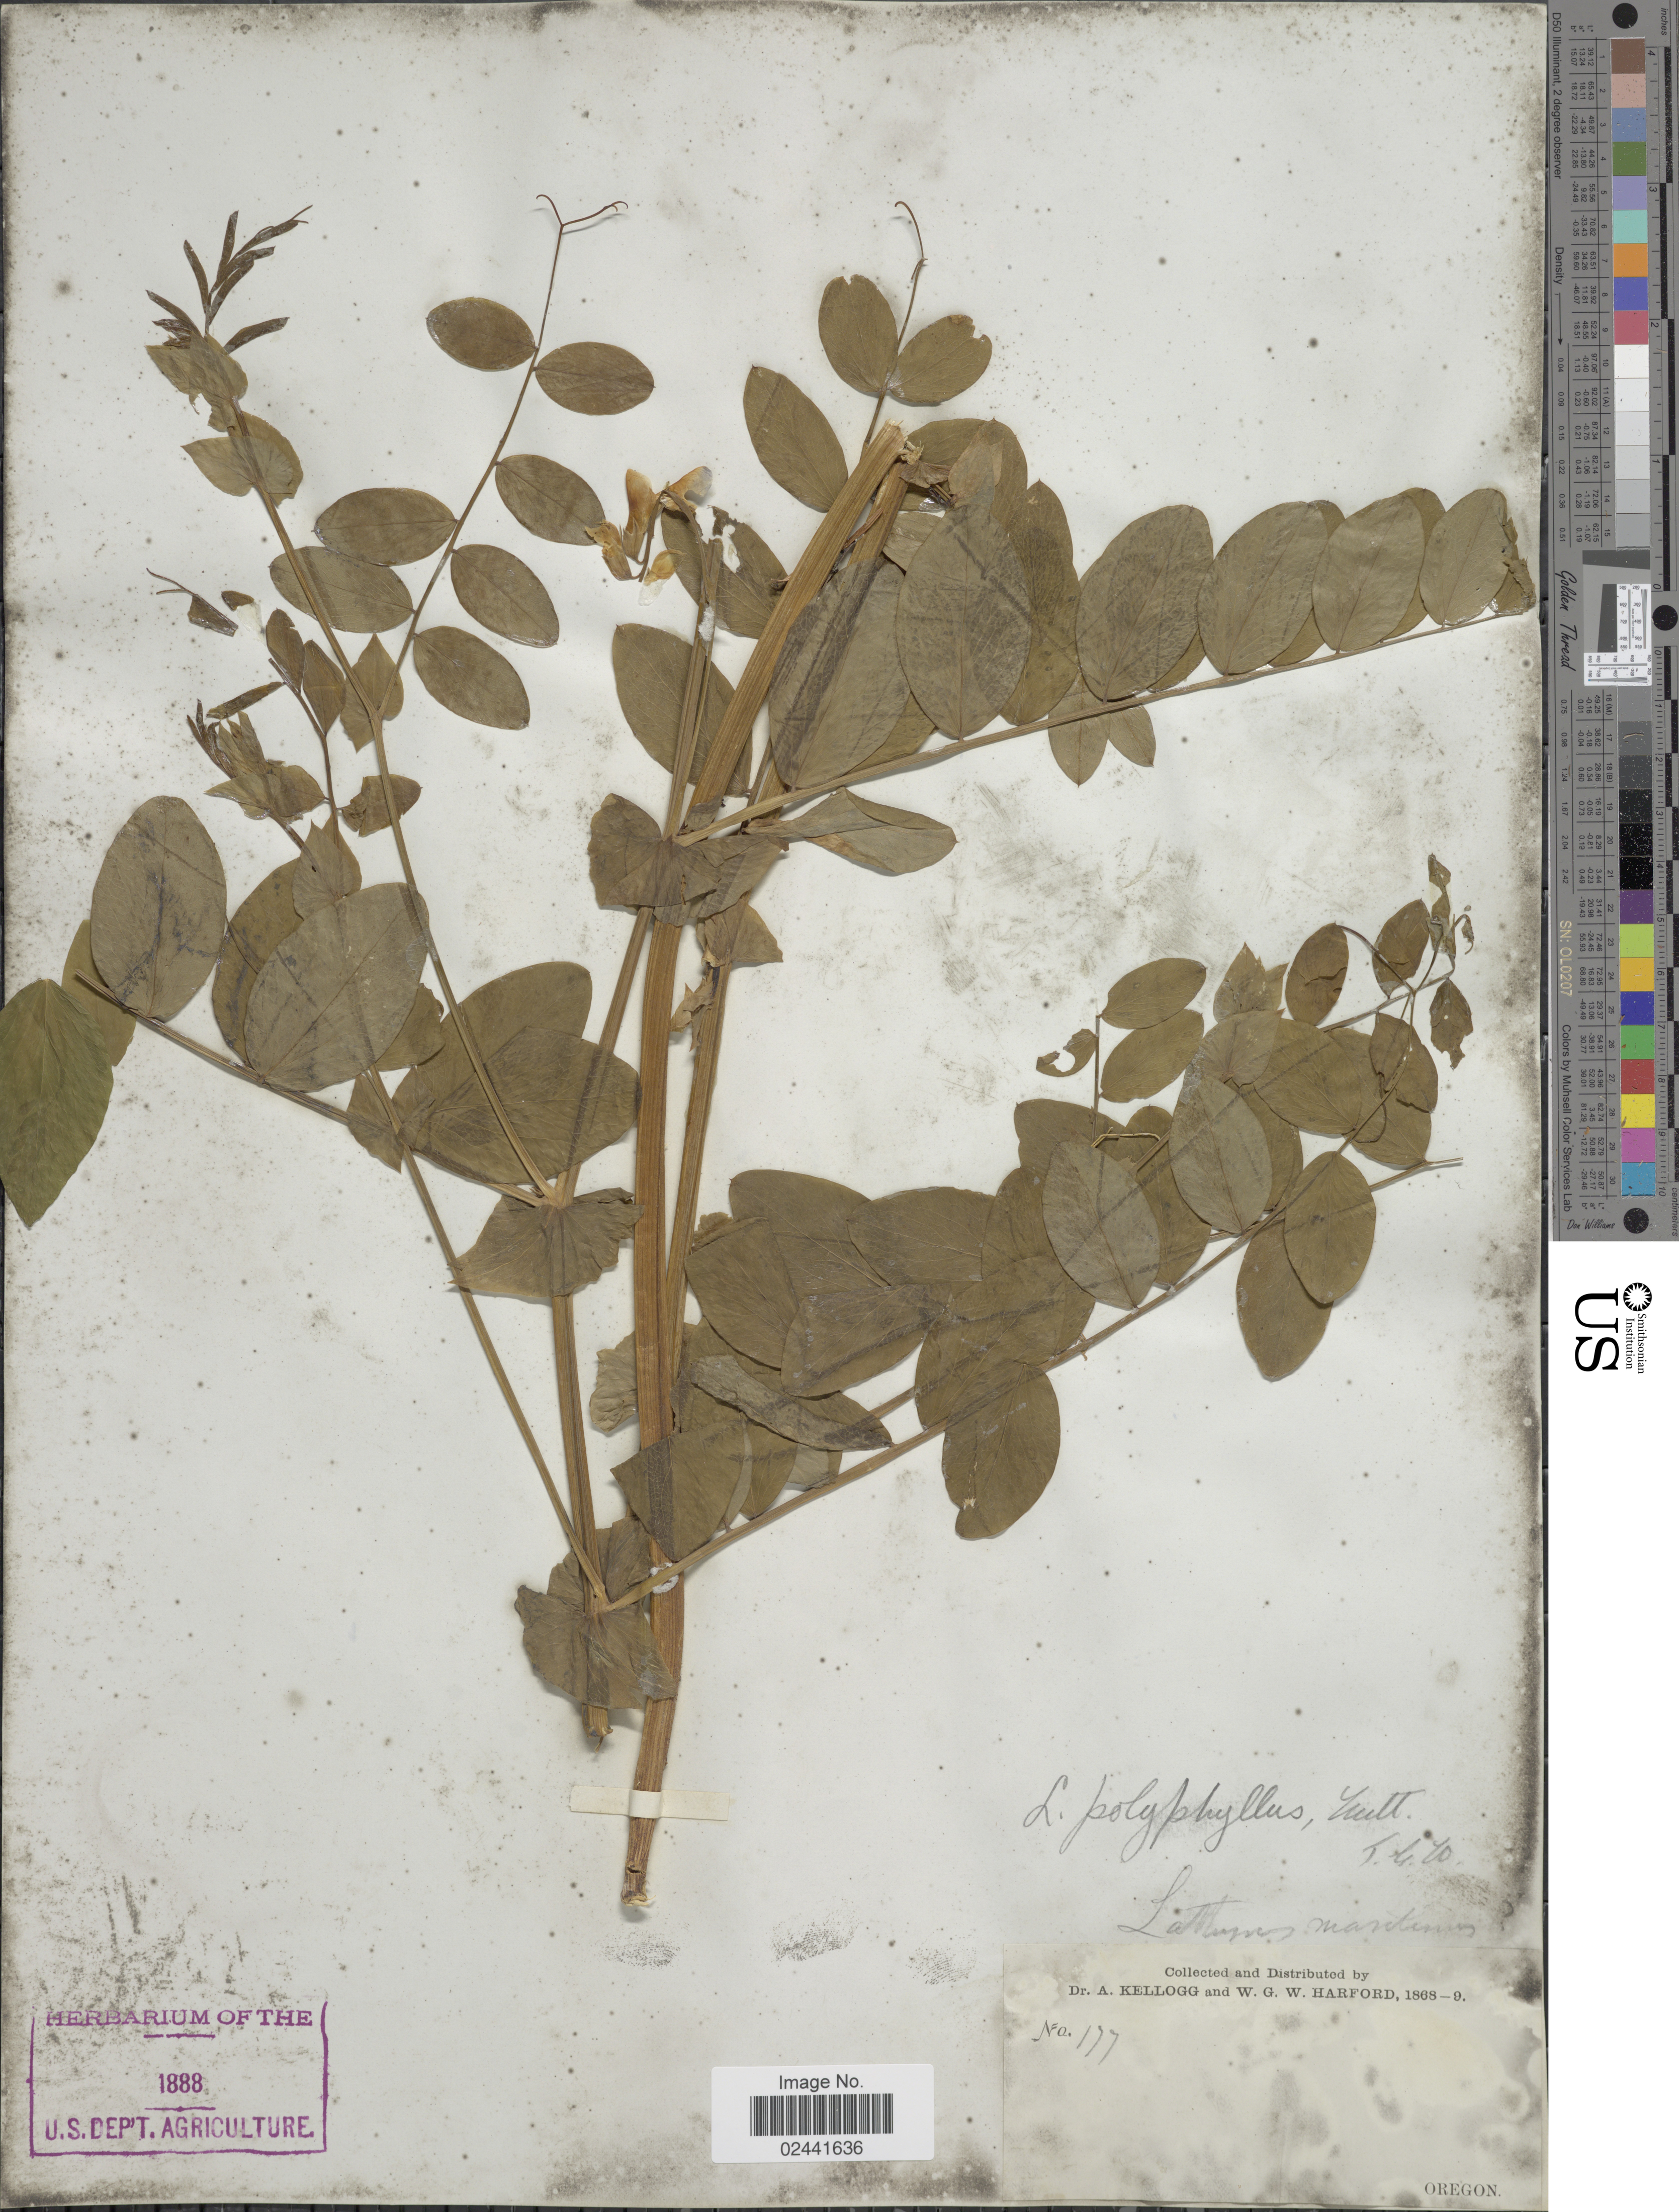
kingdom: Plantae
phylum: Tracheophyta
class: Magnoliopsida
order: Fabales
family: Fabaceae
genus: Lathyrus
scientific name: Lathyrus polyphyllus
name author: Nutt.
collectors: A. Kellogg & W. G. W. Harford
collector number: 177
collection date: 1868/1869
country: United States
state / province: Oregon